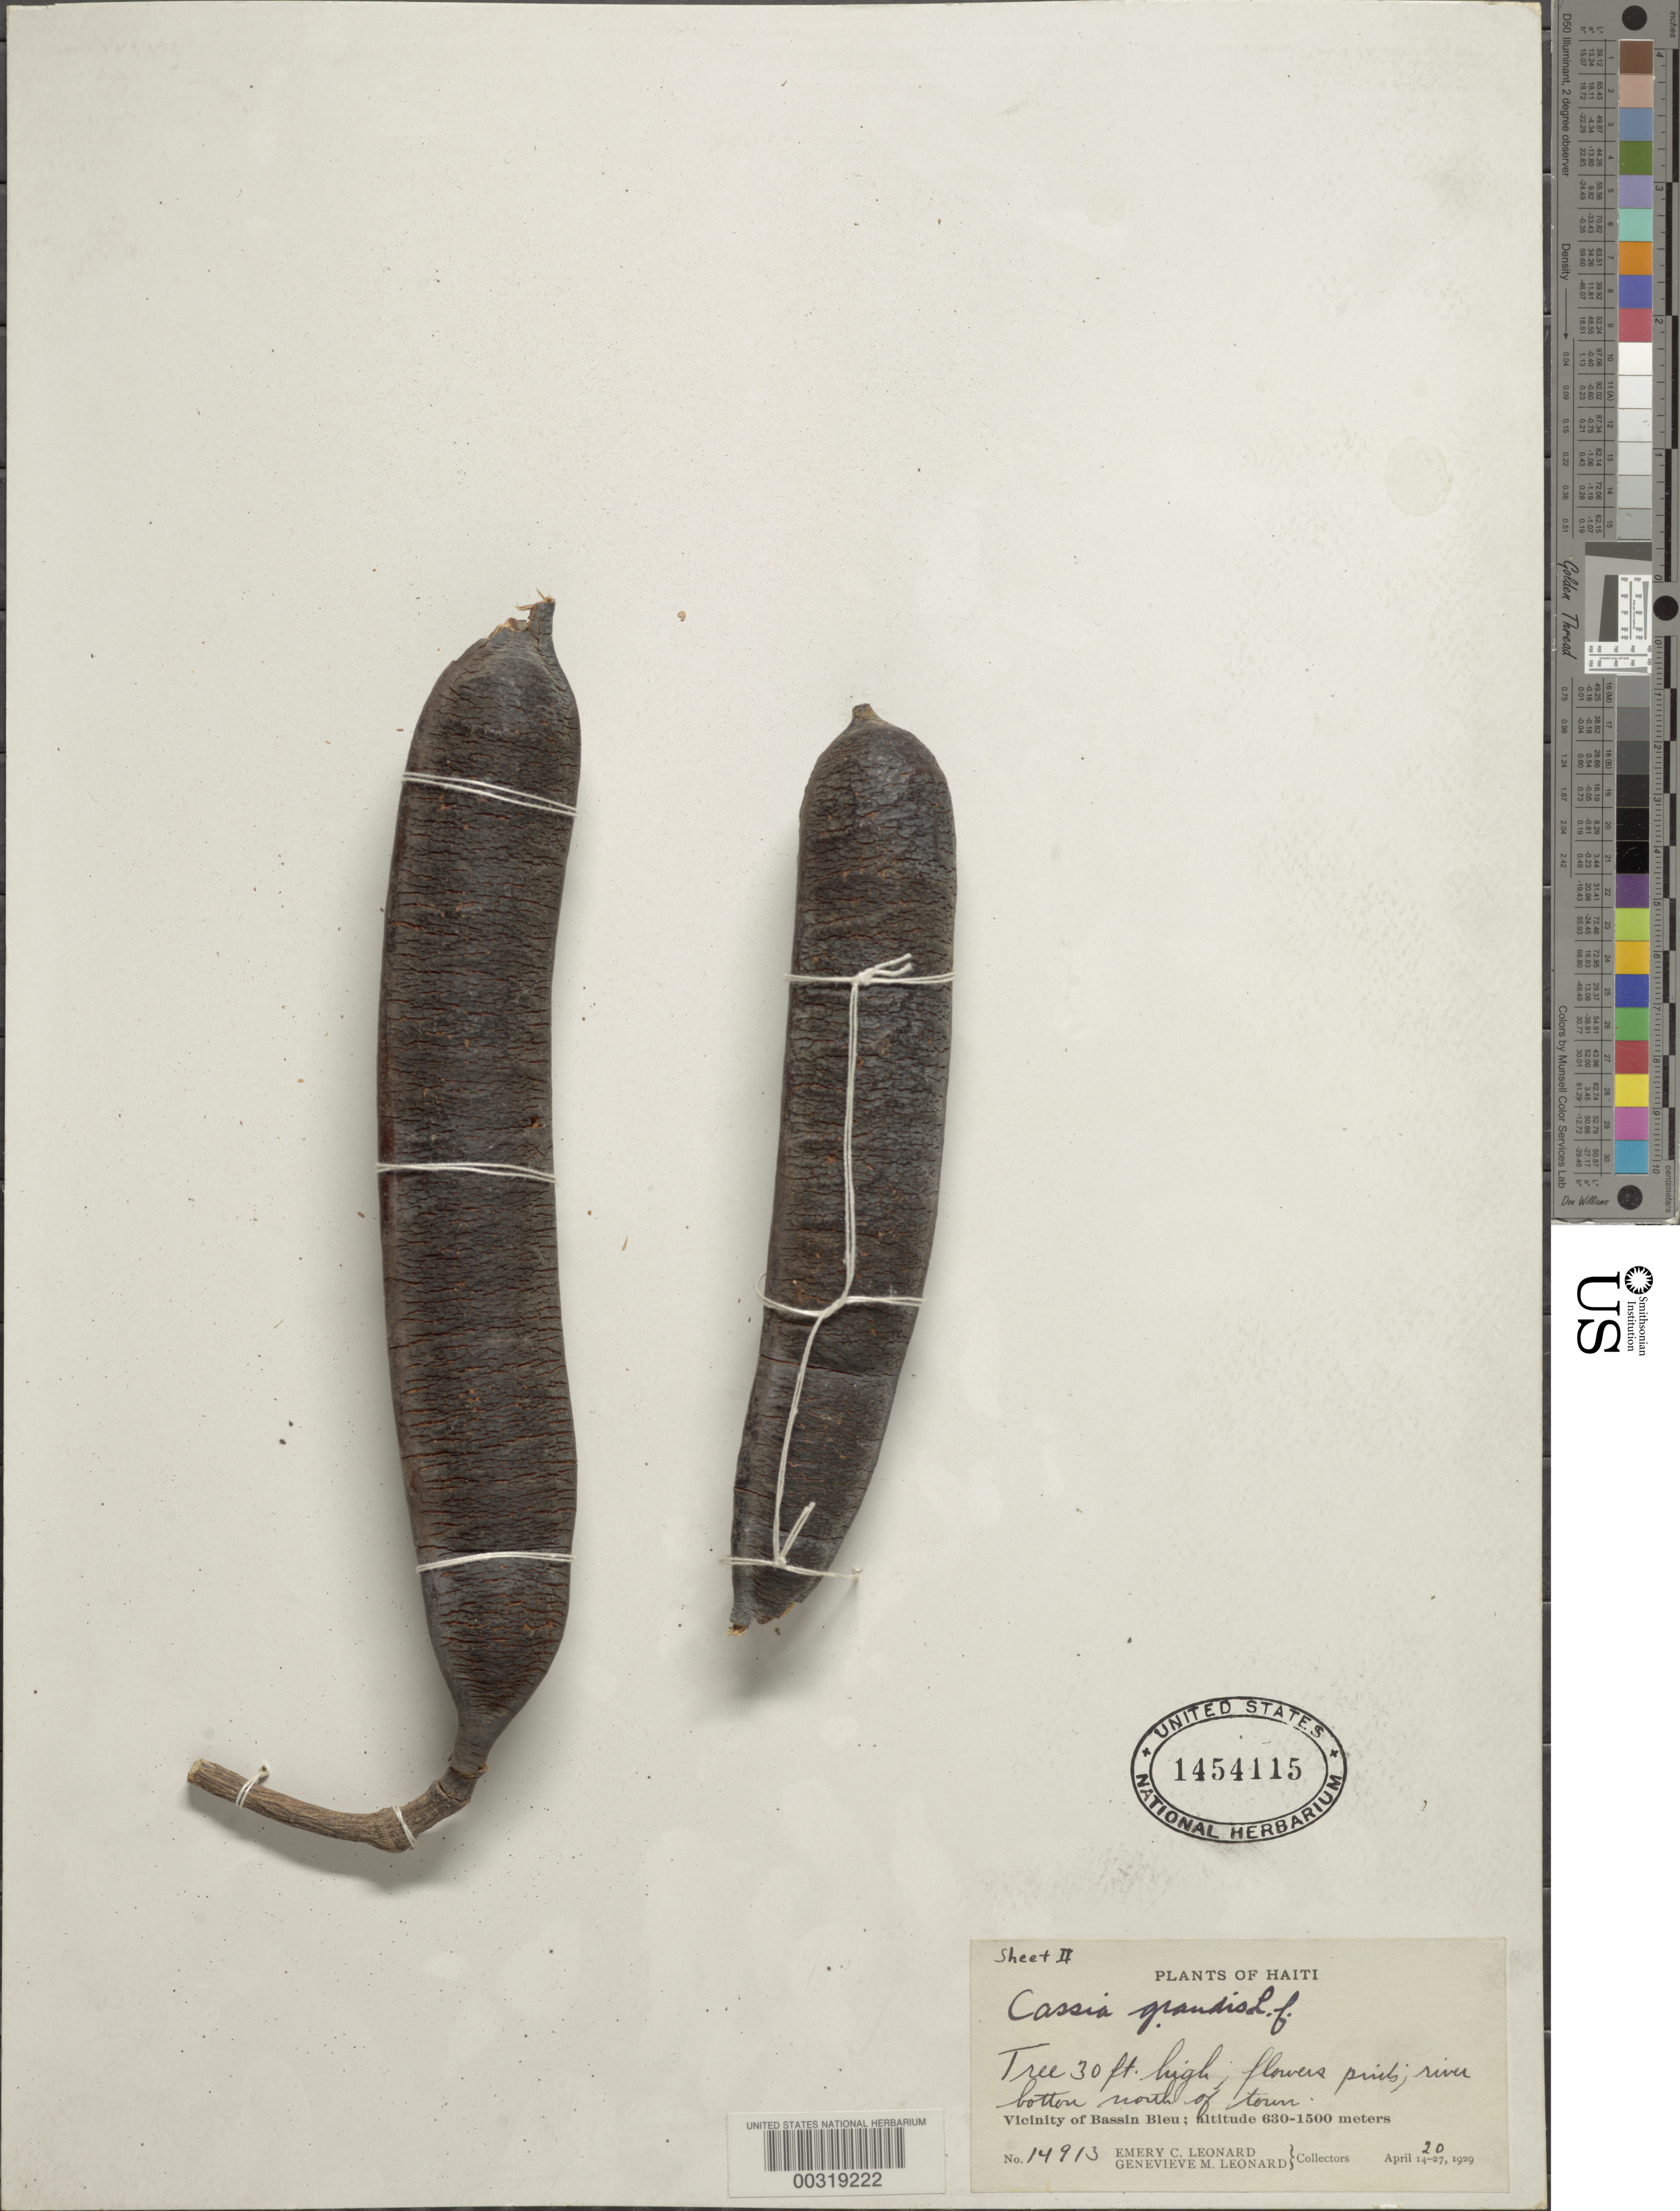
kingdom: Plantae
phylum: Tracheophyta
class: Magnoliopsida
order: Fabales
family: Fabaceae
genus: Cassia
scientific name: Cassia grandis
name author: L. f.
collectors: E. C. Leonard & G. M. Leonard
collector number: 14913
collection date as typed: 20 Apr 1929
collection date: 1929-04-20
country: Haiti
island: Hispaniola Island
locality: Vicinity of bassin bleu; river bottom n of town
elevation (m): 630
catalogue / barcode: US 1454115